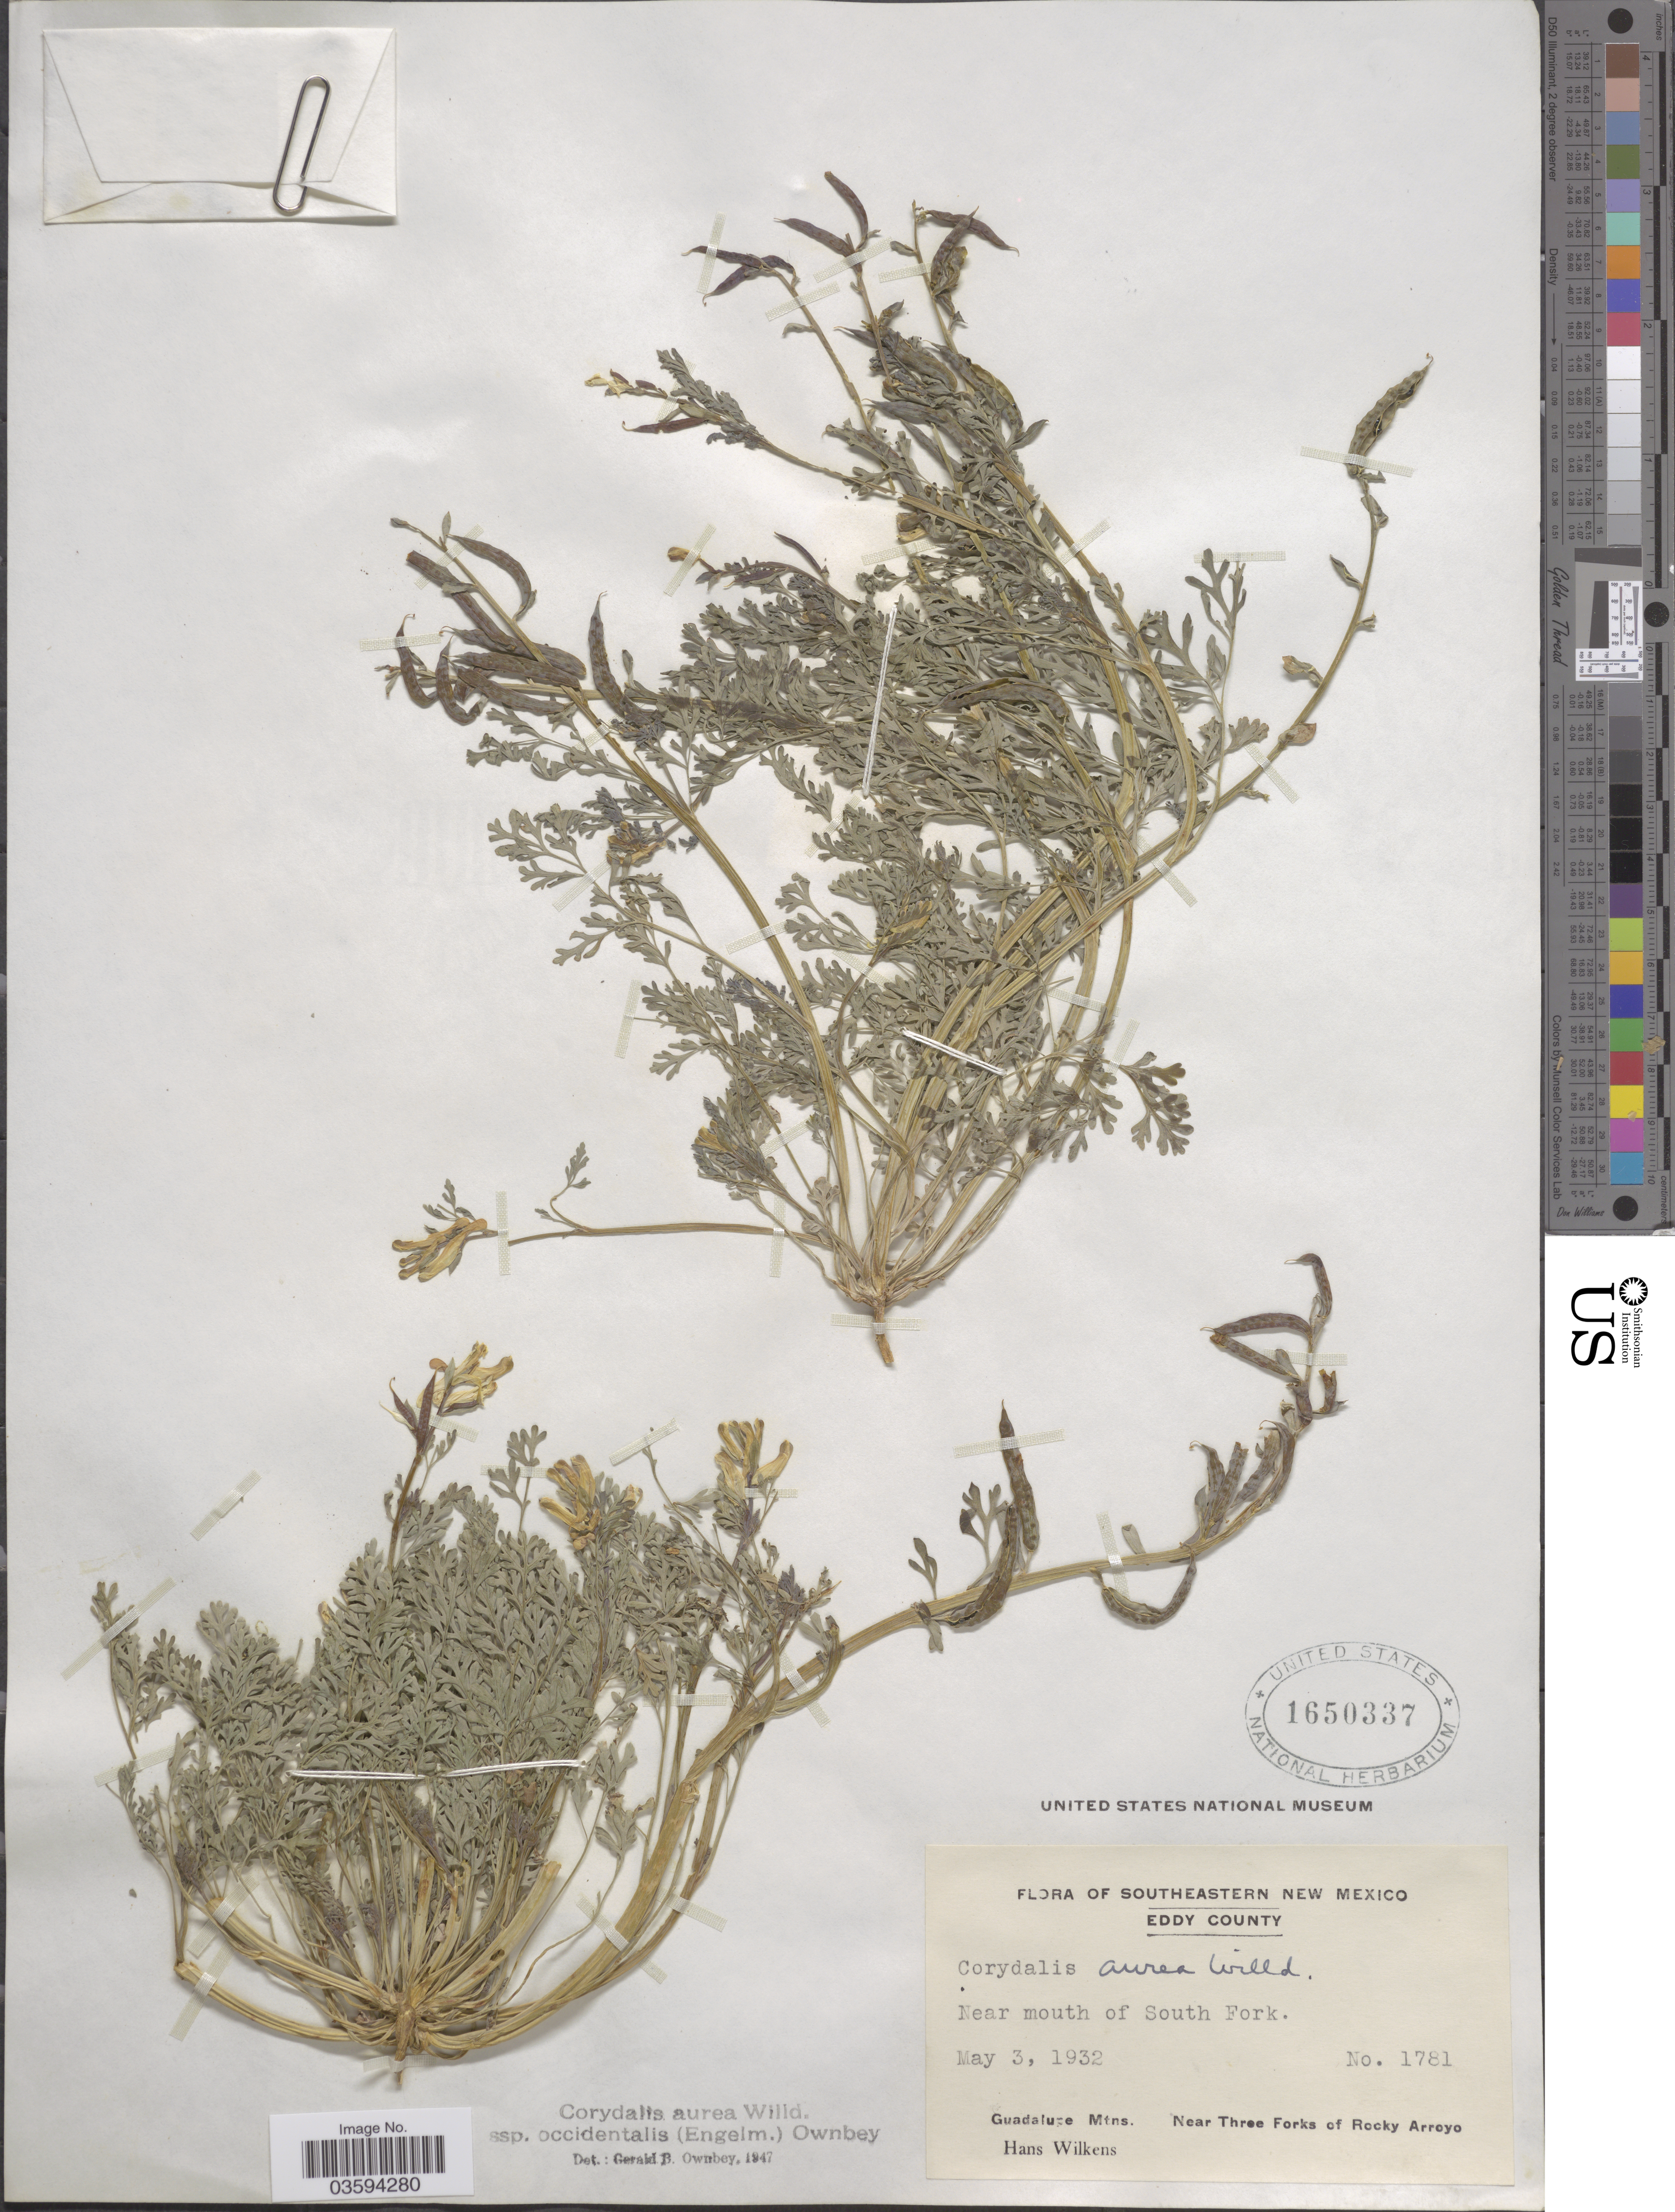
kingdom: Plantae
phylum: Tracheophyta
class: Magnoliopsida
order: Ranunculales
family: Papaveraceae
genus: Corydalis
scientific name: Corydalis aurea subsp. occidentalis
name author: Willd.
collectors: H. Wilkens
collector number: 1781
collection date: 1932-05-03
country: United States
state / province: New Mexico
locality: Southeastern New Mexico. Eddy County. Near mouth of South Fork. Guadalupe Mtns. Near Three Forks of Rocky Arroyo.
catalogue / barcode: US 1650337